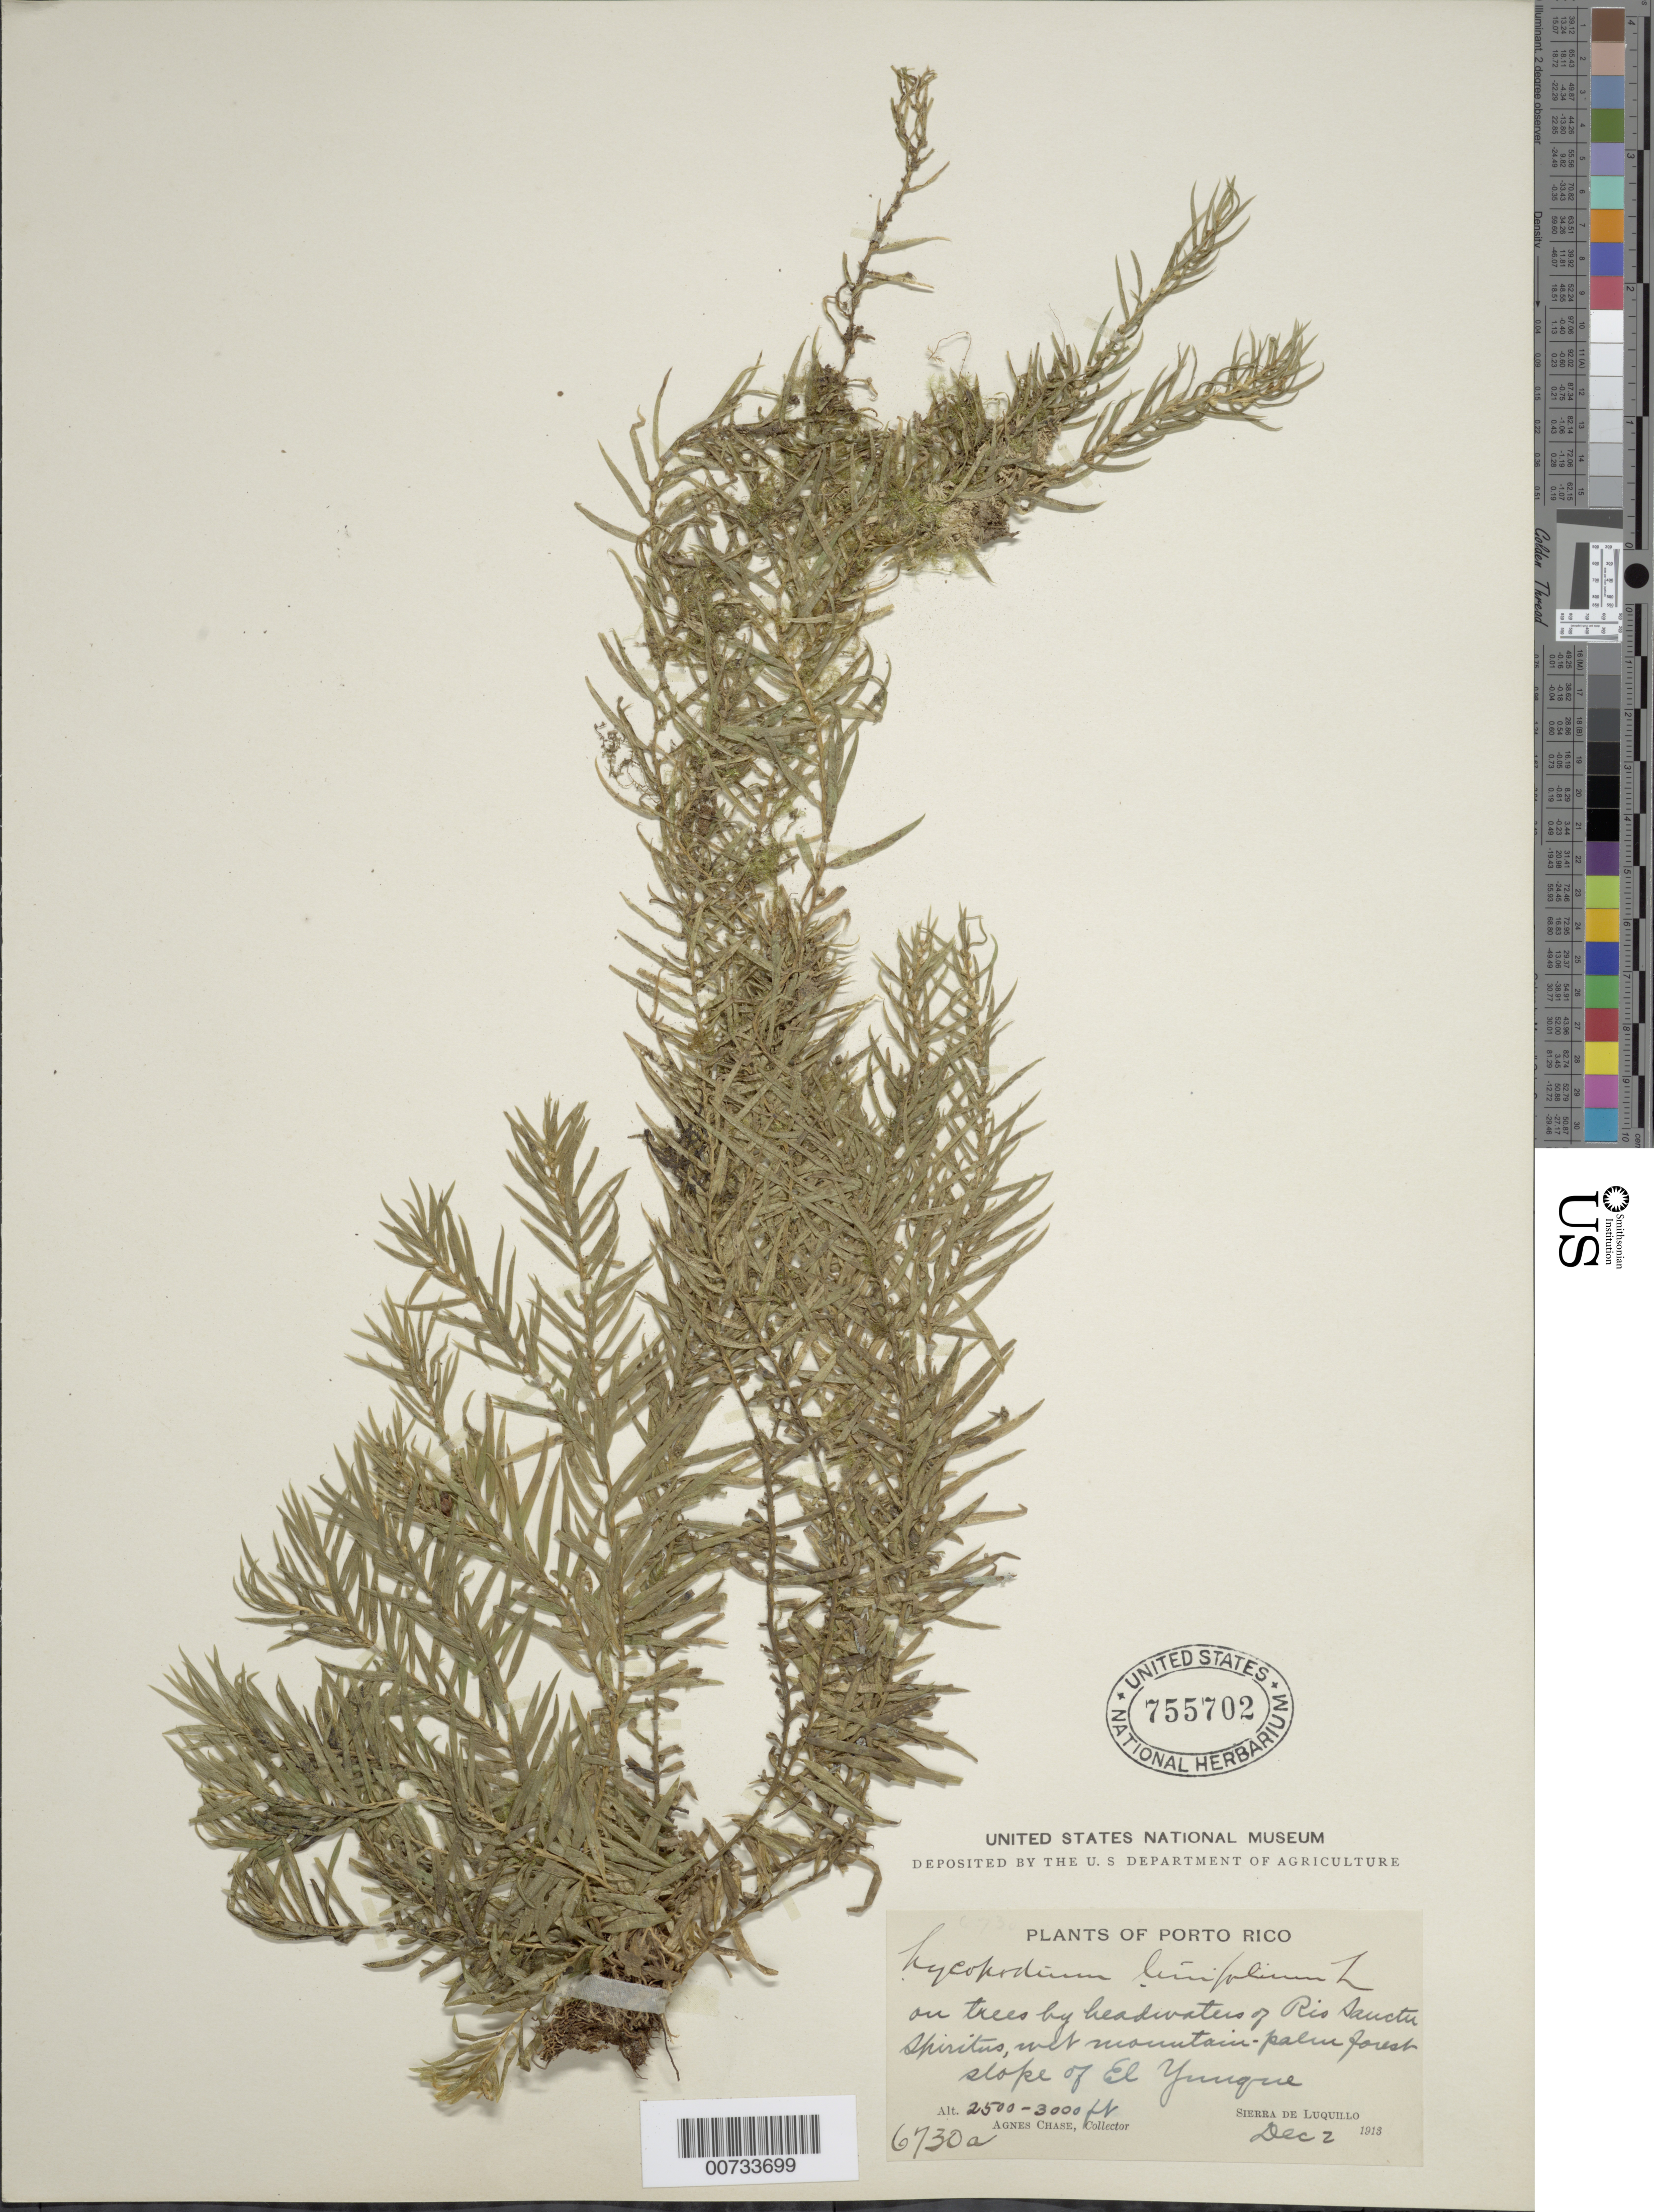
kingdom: Plantae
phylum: Tracheophyta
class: Lycopodiopsida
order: Lycopodiales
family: Lycopodiaceae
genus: Phlegmariurus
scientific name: Phlegmariurus linifolius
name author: (L.) B. Øllg.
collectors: A. Chase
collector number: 6730a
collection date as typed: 02 Dec 1913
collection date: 1913-12-02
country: Puerto Rico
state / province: Luquillo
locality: Sierra de Luquillo: Rio Sanctu Spiritus, slope of El Yunque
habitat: On trees by headwaters of river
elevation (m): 762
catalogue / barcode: US 755702